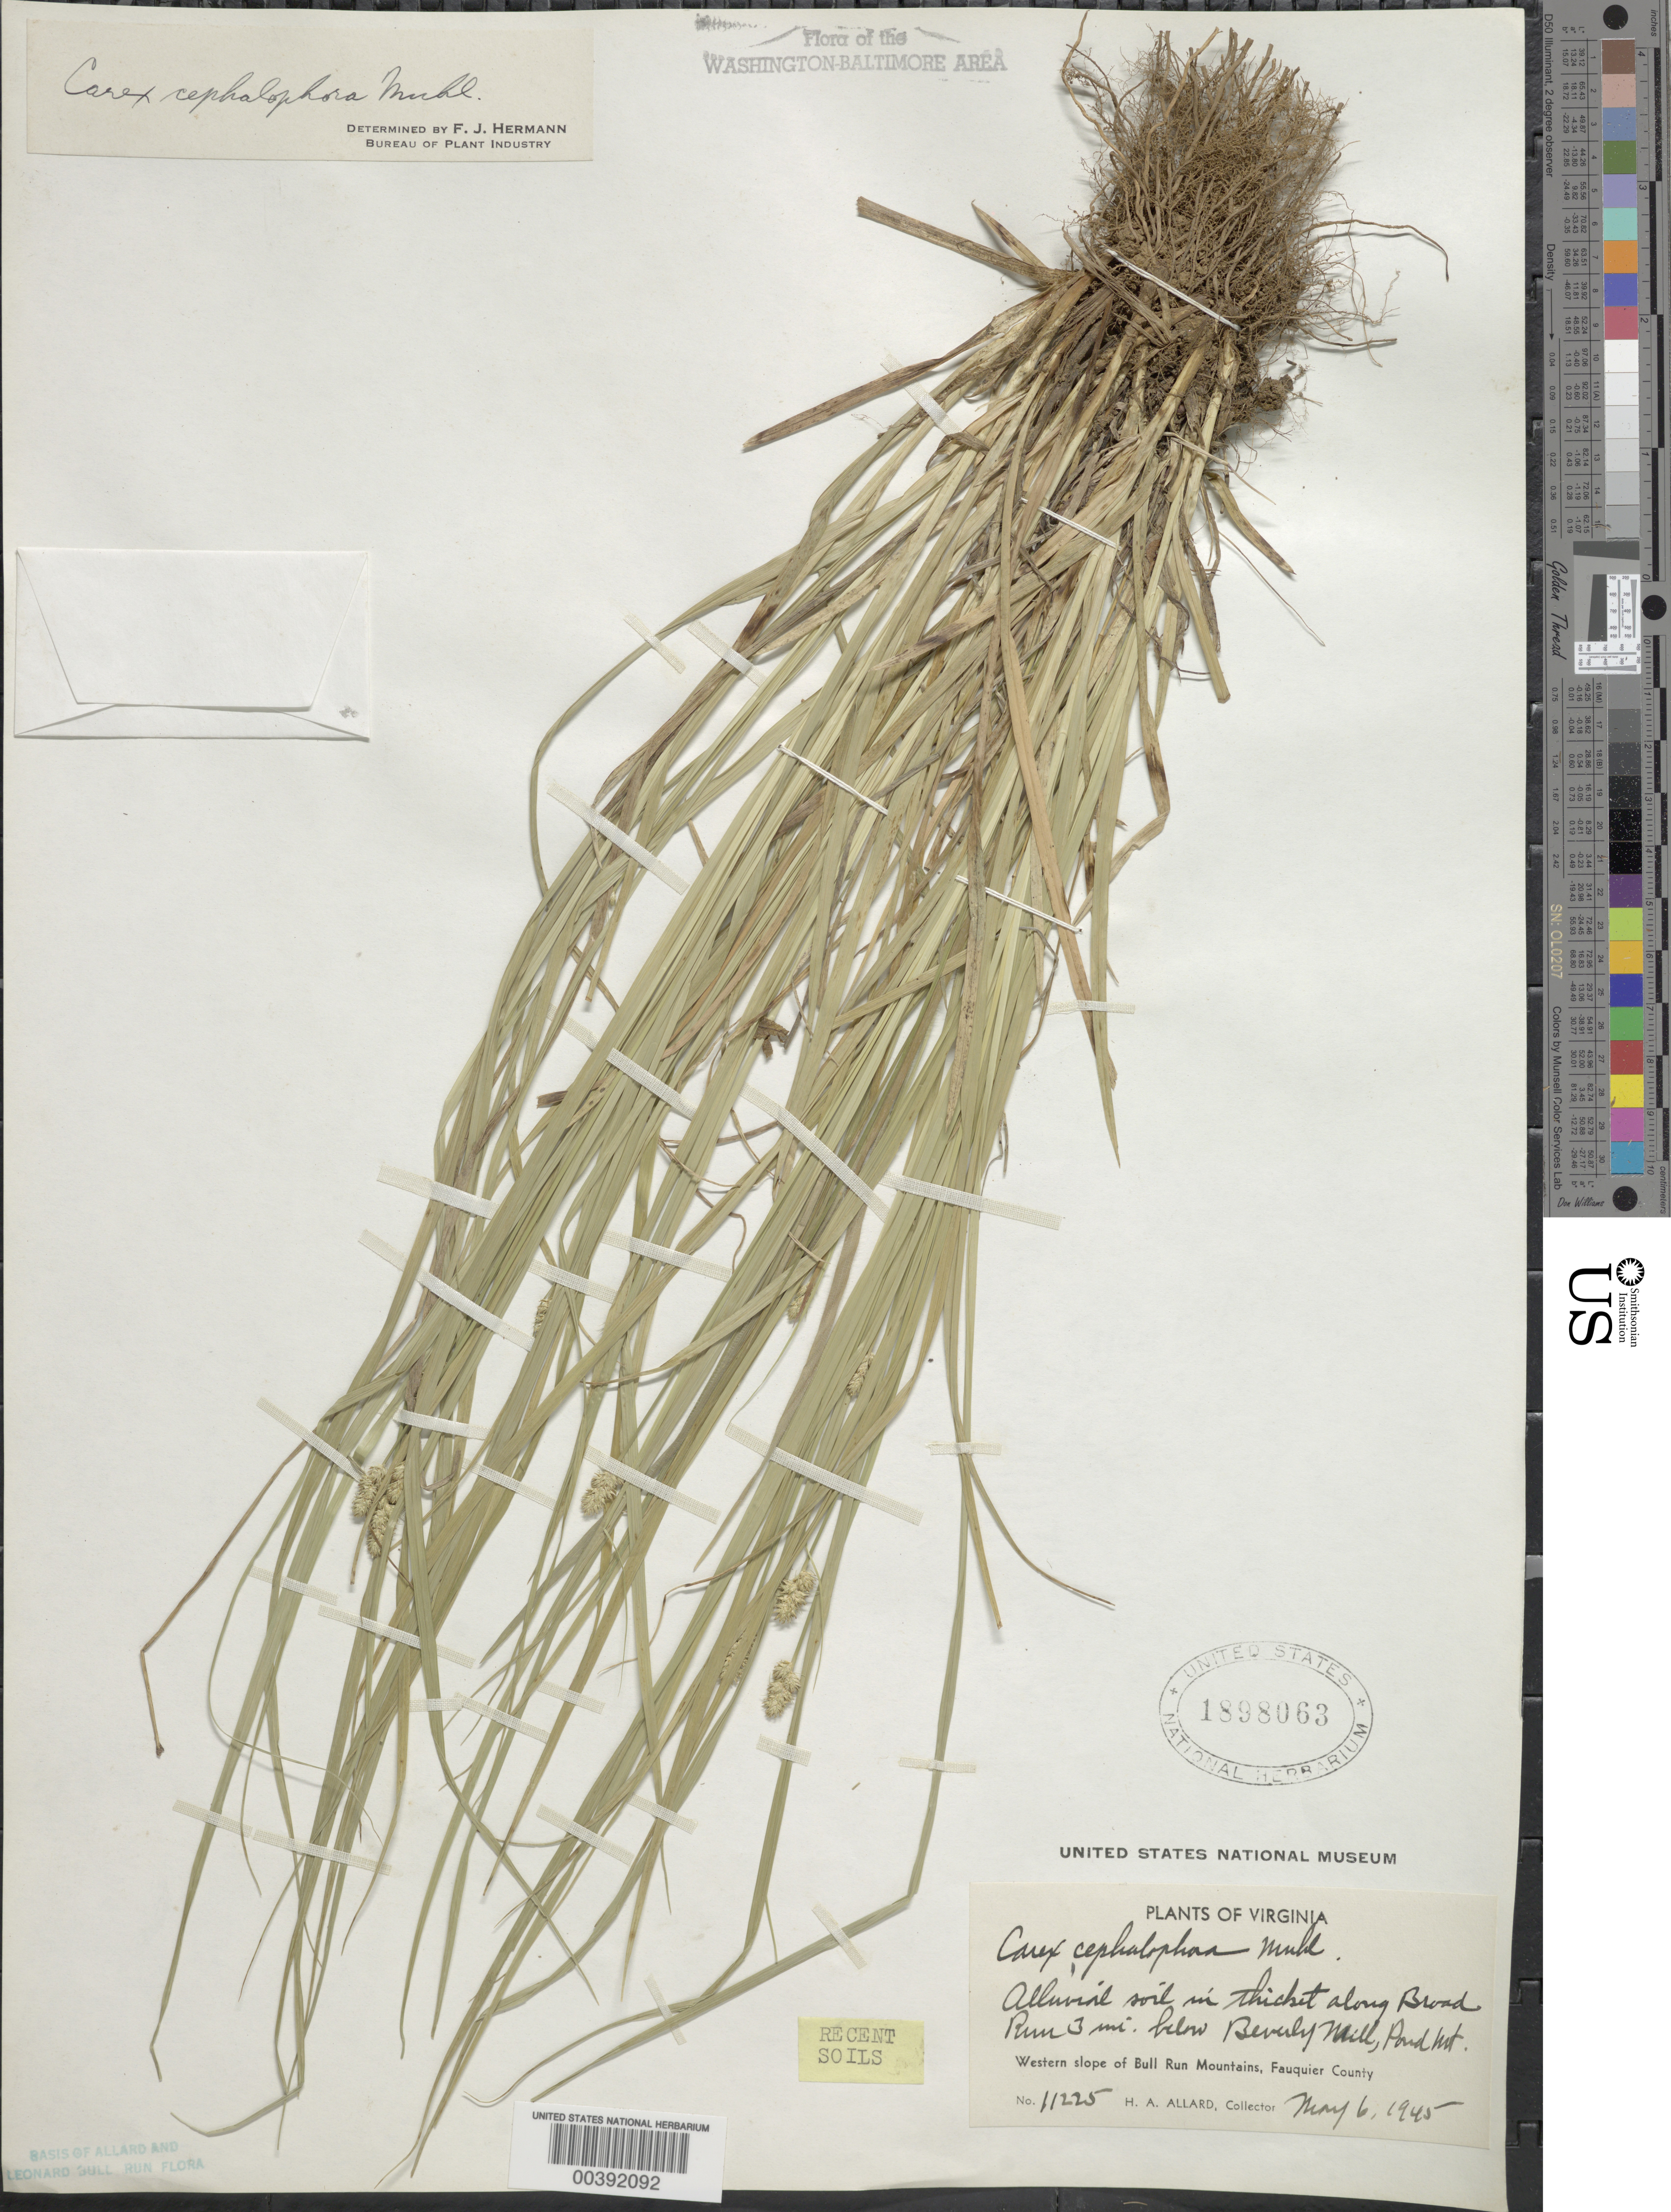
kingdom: Plantae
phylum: Tracheophyta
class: Liliopsida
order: Poales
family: Cyperaceae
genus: Carex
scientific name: Carex cephalophora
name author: Muhl. ex Willd.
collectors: H. A. Allard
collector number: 11225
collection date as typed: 06 May 1945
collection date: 1945-05-06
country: United States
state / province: Virginia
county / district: Fauquier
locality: Broad Run below Beverley Mill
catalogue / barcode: US 1898063